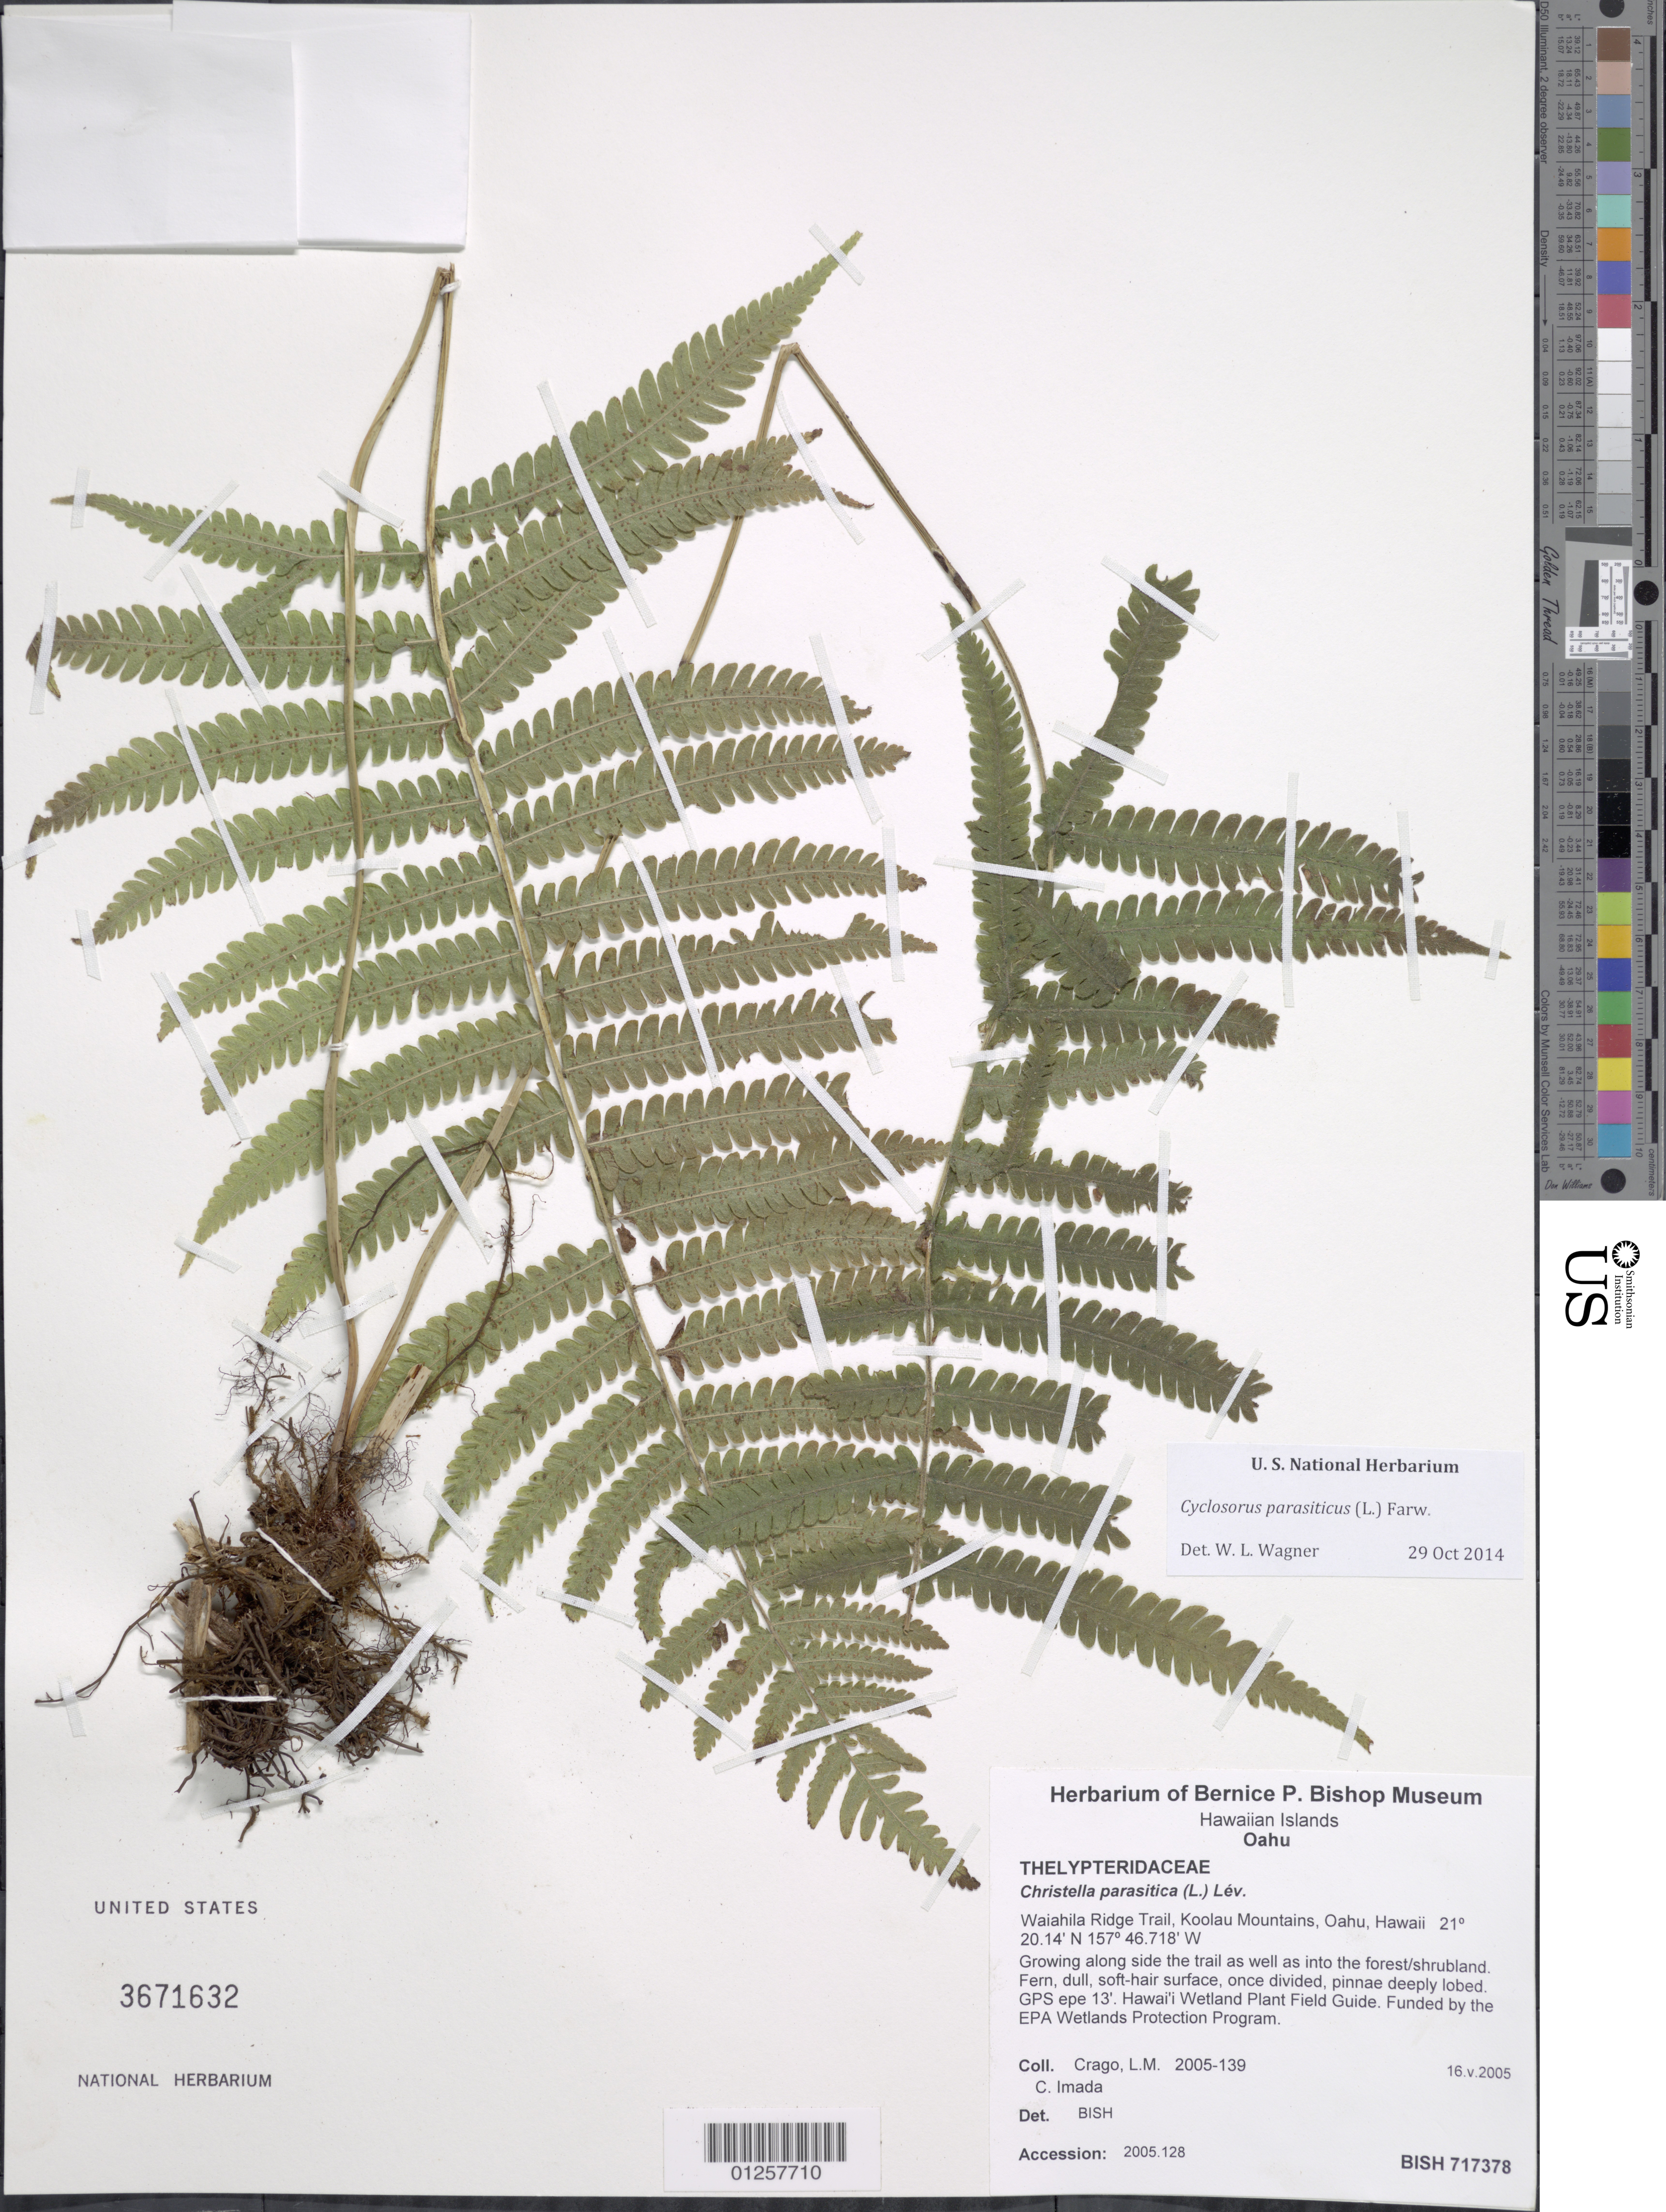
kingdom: Plantae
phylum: Tracheophyta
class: Polypodiopsida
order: Polypodiales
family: Thelypteridaceae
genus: Christella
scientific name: Christella parasitica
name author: (L.) H. Lév.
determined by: Wagner, W. L., (BOT), Smithsonian Institution - National Museum of Natural History (UNITED STATES)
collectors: L. Crago & C. Imada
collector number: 2005-139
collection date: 2005-05-16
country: United States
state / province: Hawaii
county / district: Honolulu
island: Oahu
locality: Waiahila Ridge Trail, Koolau Mts.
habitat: Along side the trail as well as into the forest/shrubland.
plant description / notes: Accession: 2005.128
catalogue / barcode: US 3671632